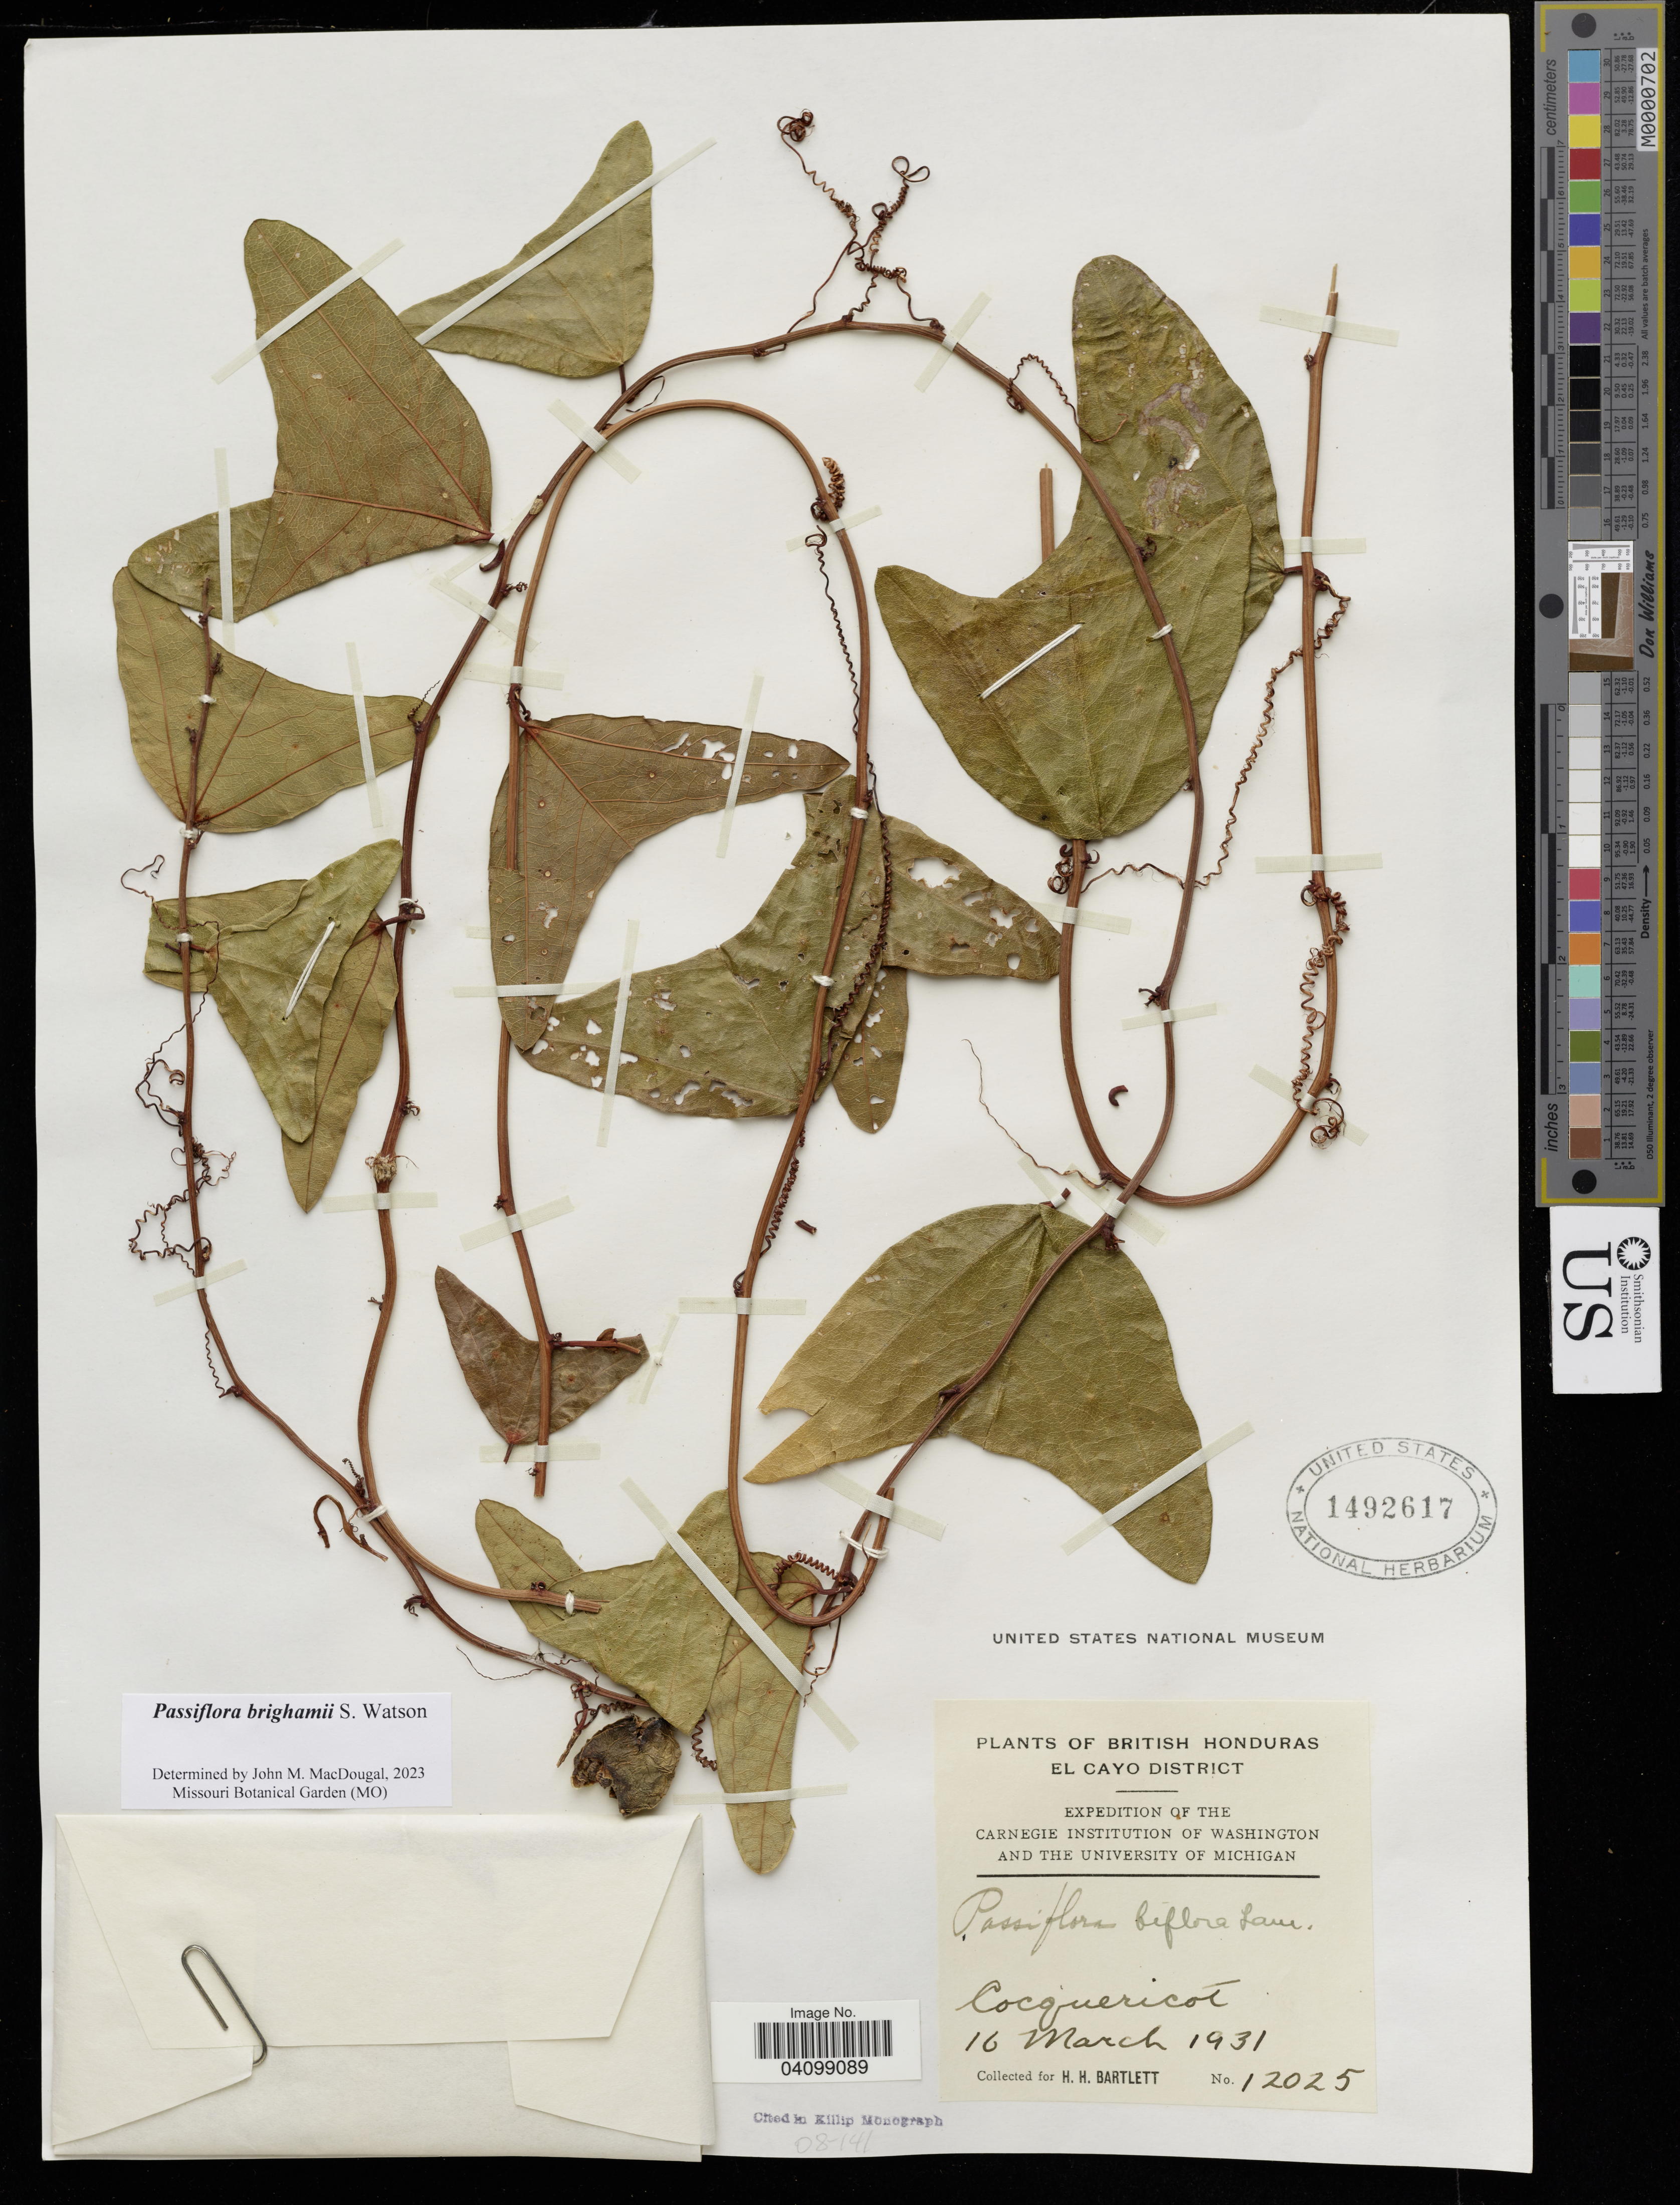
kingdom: Plantae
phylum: Tracheophyta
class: Magnoliopsida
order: Malpighiales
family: Passifloraceae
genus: Passiflora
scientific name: Passiflora brighamii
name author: S. Watson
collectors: H. H. Bartlett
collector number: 12025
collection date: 1931-03-16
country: Belize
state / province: Cayo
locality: British Honduras. Cocquericot.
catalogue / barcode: US 1492617